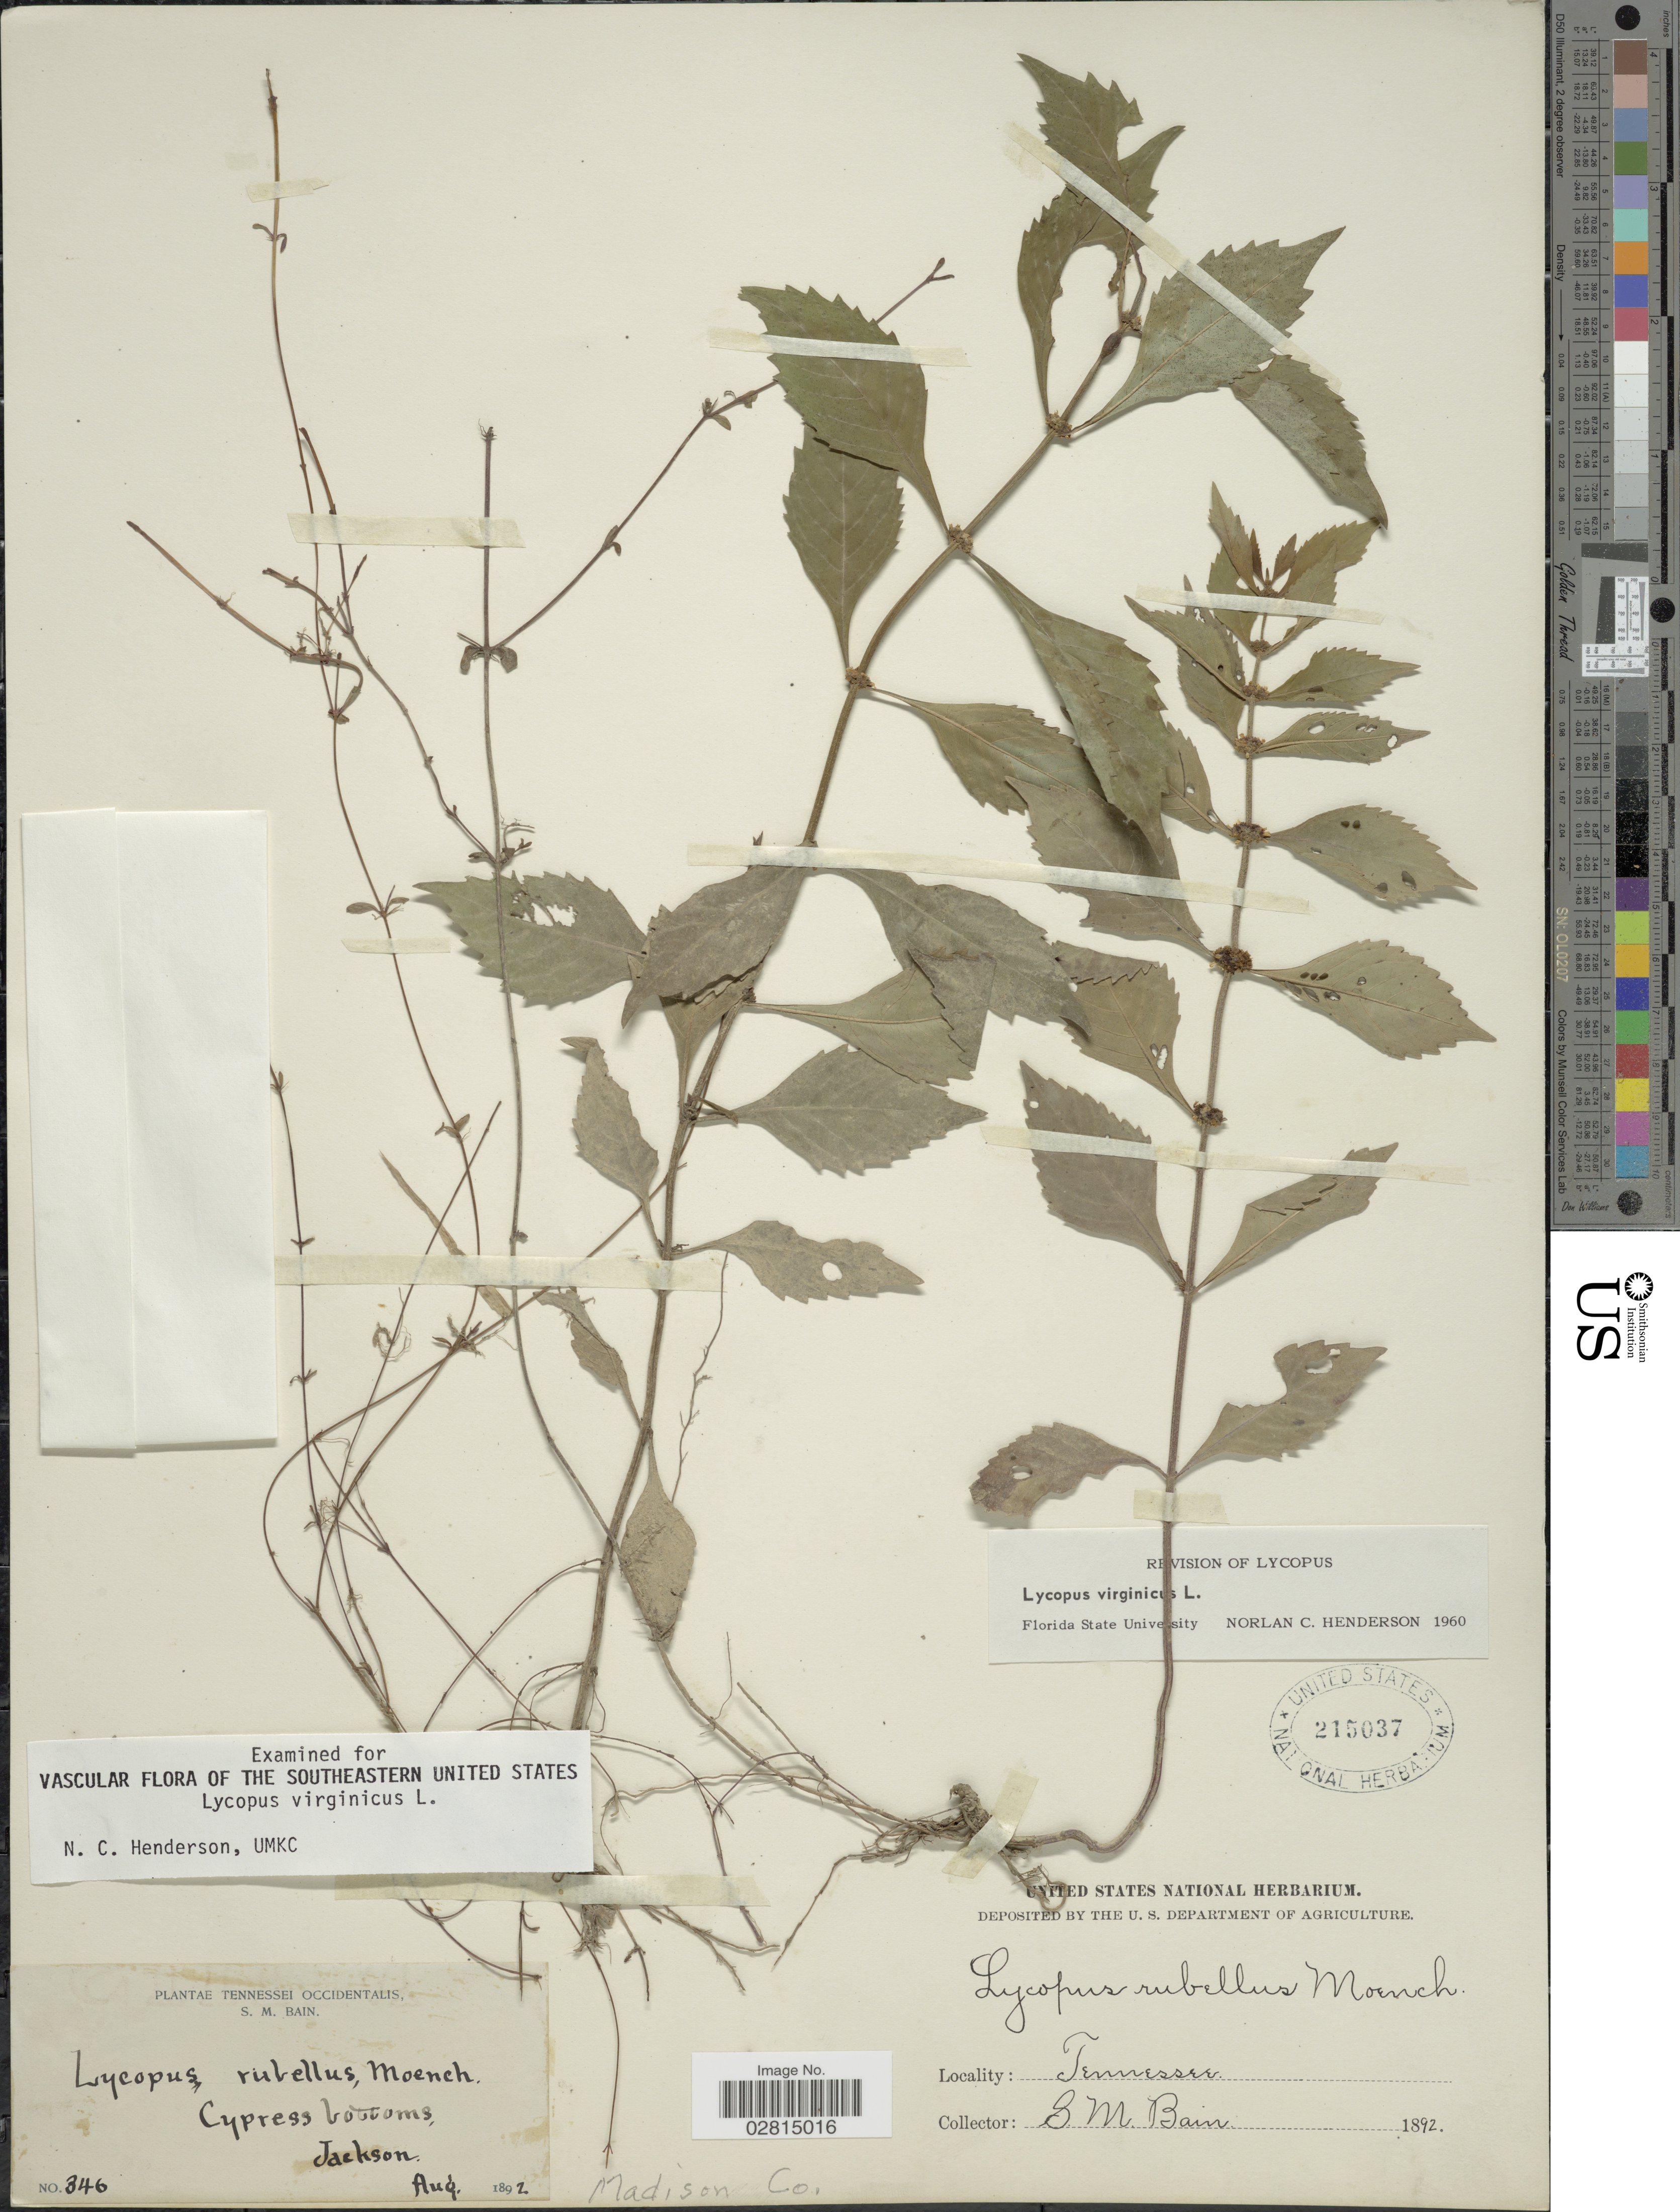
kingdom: Plantae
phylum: Tracheophyta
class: Magnoliopsida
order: Lamiales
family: Lamiaceae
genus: Lycopus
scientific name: Lycopus virginicus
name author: L.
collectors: S. M. Bain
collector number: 346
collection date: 1892-08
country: United States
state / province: Tennessee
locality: Tennessei occidentalis, Cypress bottoms, Jackson, Madison Co.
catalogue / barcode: US 215037